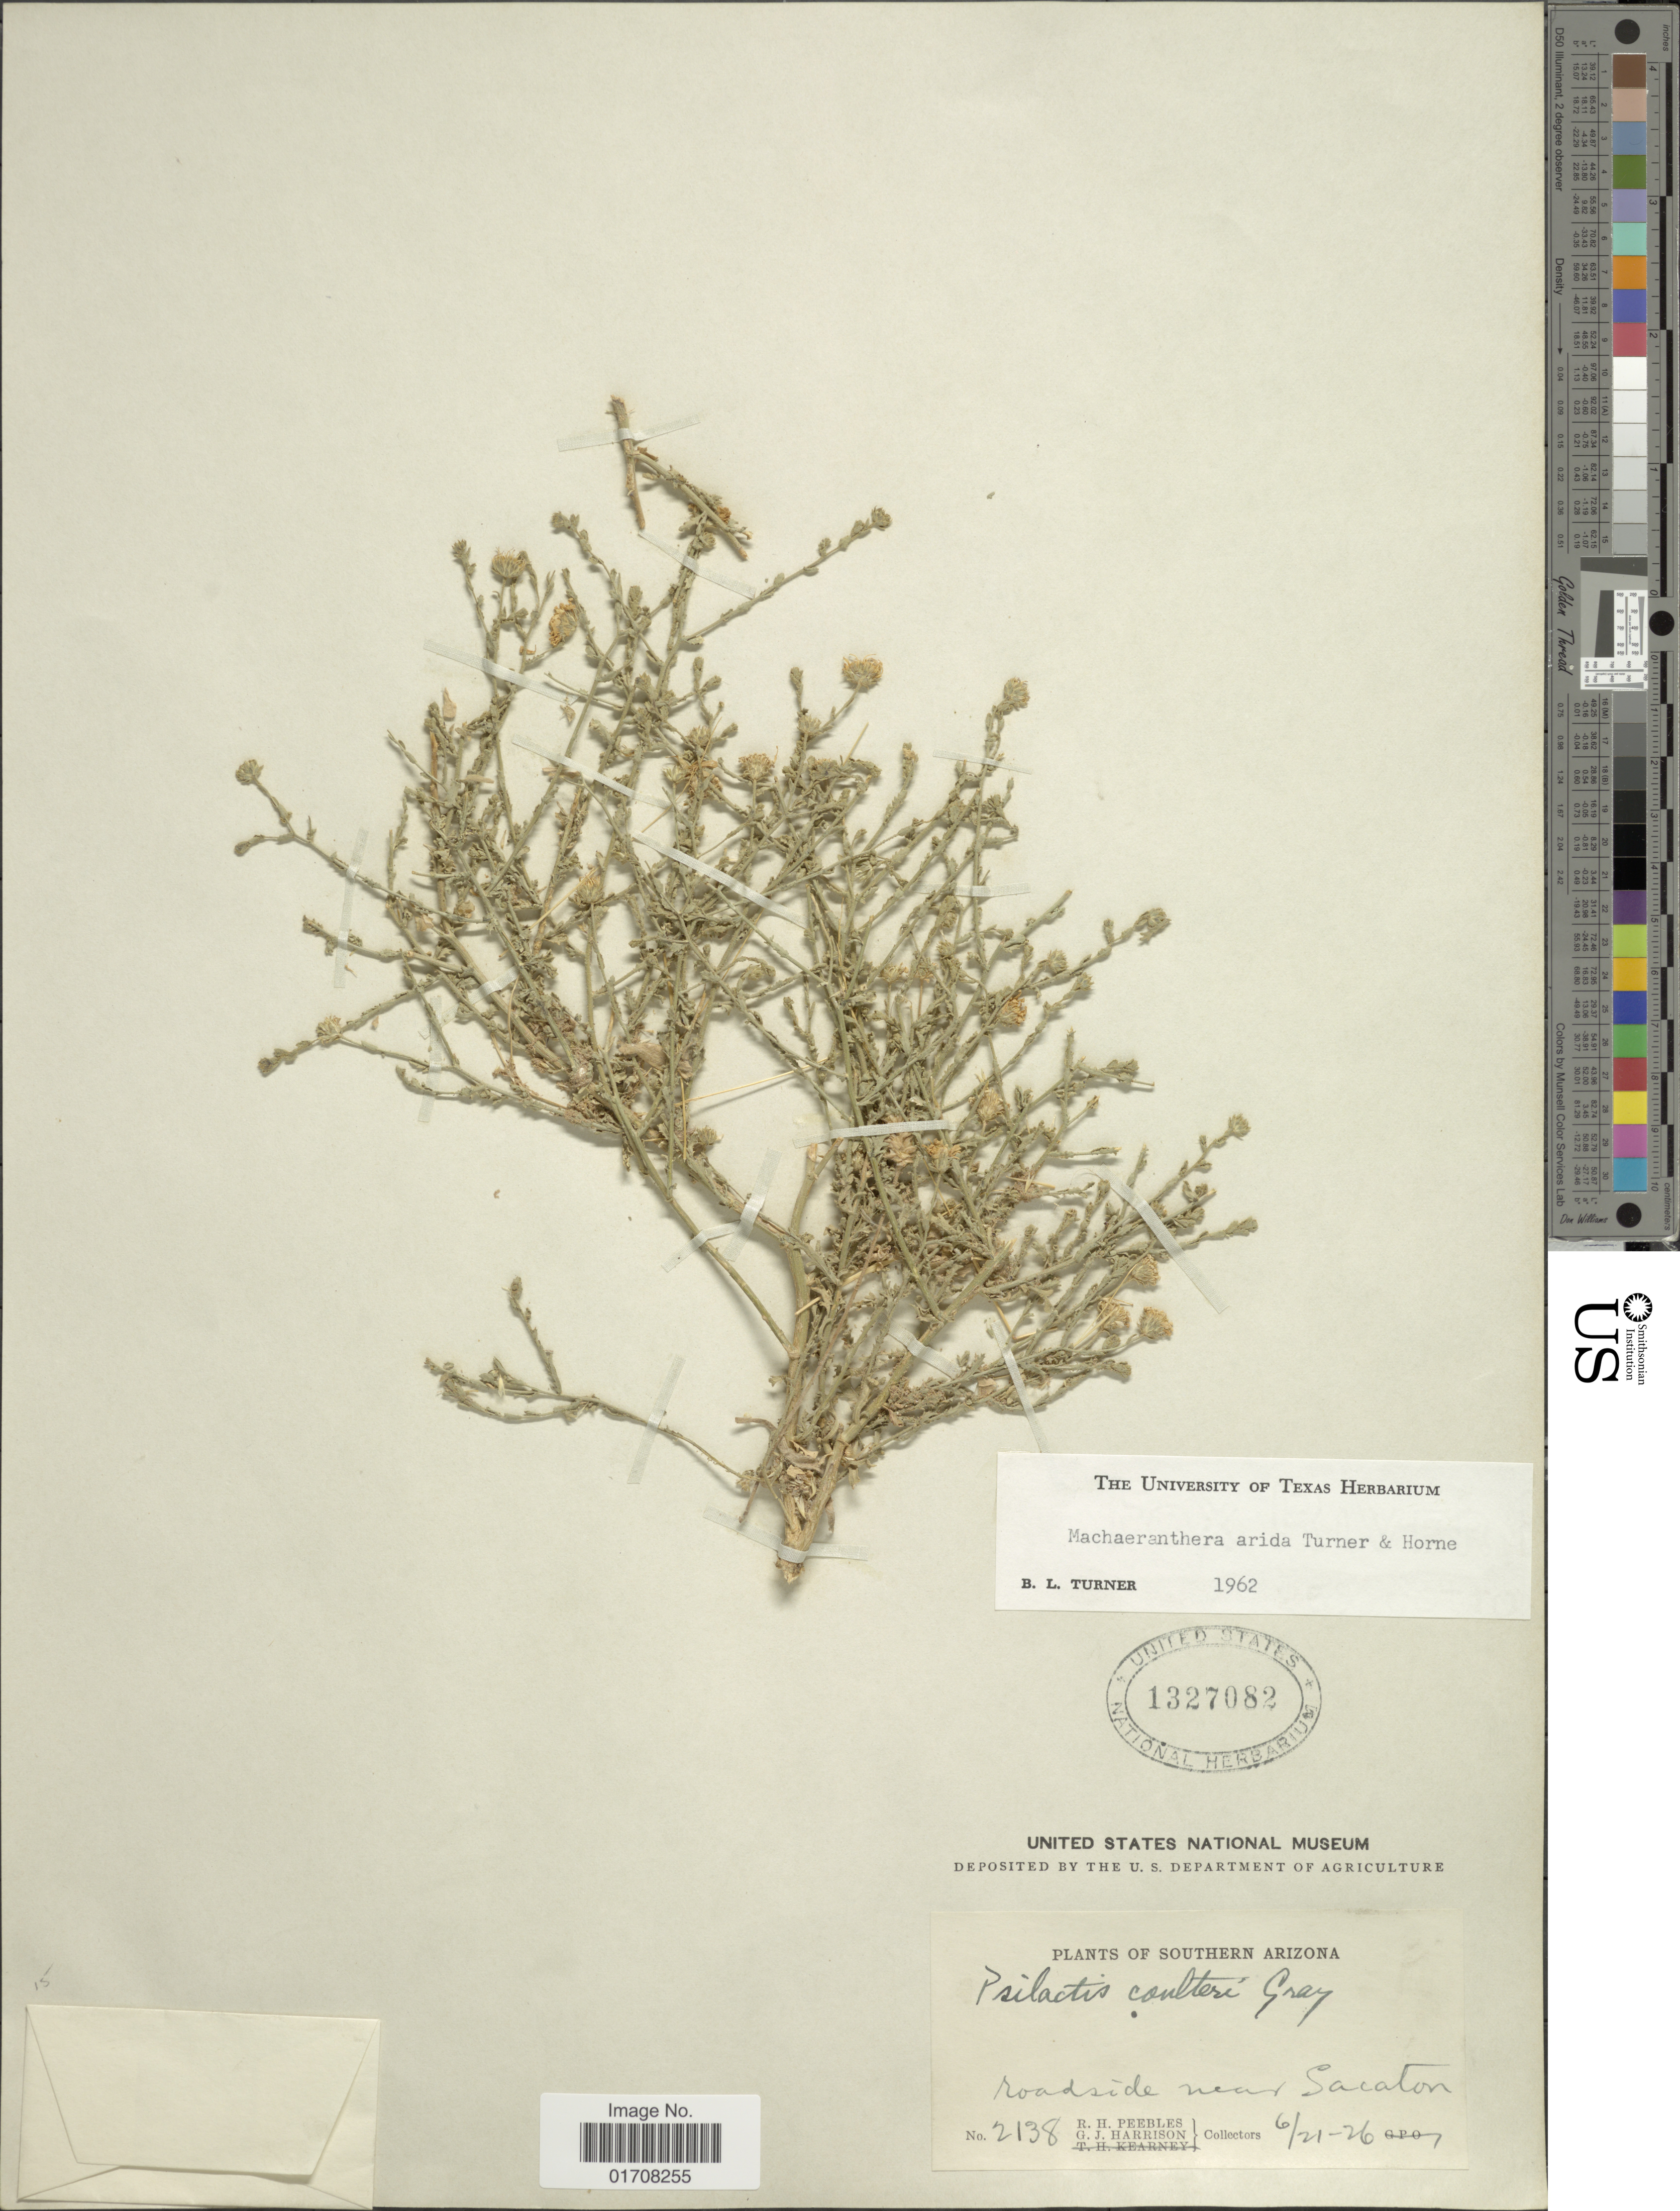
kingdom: Plantae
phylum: Tracheophyta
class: Magnoliopsida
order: Asterales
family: Asteraceae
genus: Machaeranthera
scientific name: Machaeranthera arida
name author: B.L. Turner & D.B. Horne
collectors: R. H. Peebles & G. J. Harrison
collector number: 2138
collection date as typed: Transcribed d/m/y: 21/6/26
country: United States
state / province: Arizona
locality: Southern Arizona, roadside near Sacaton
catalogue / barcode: US 1327082